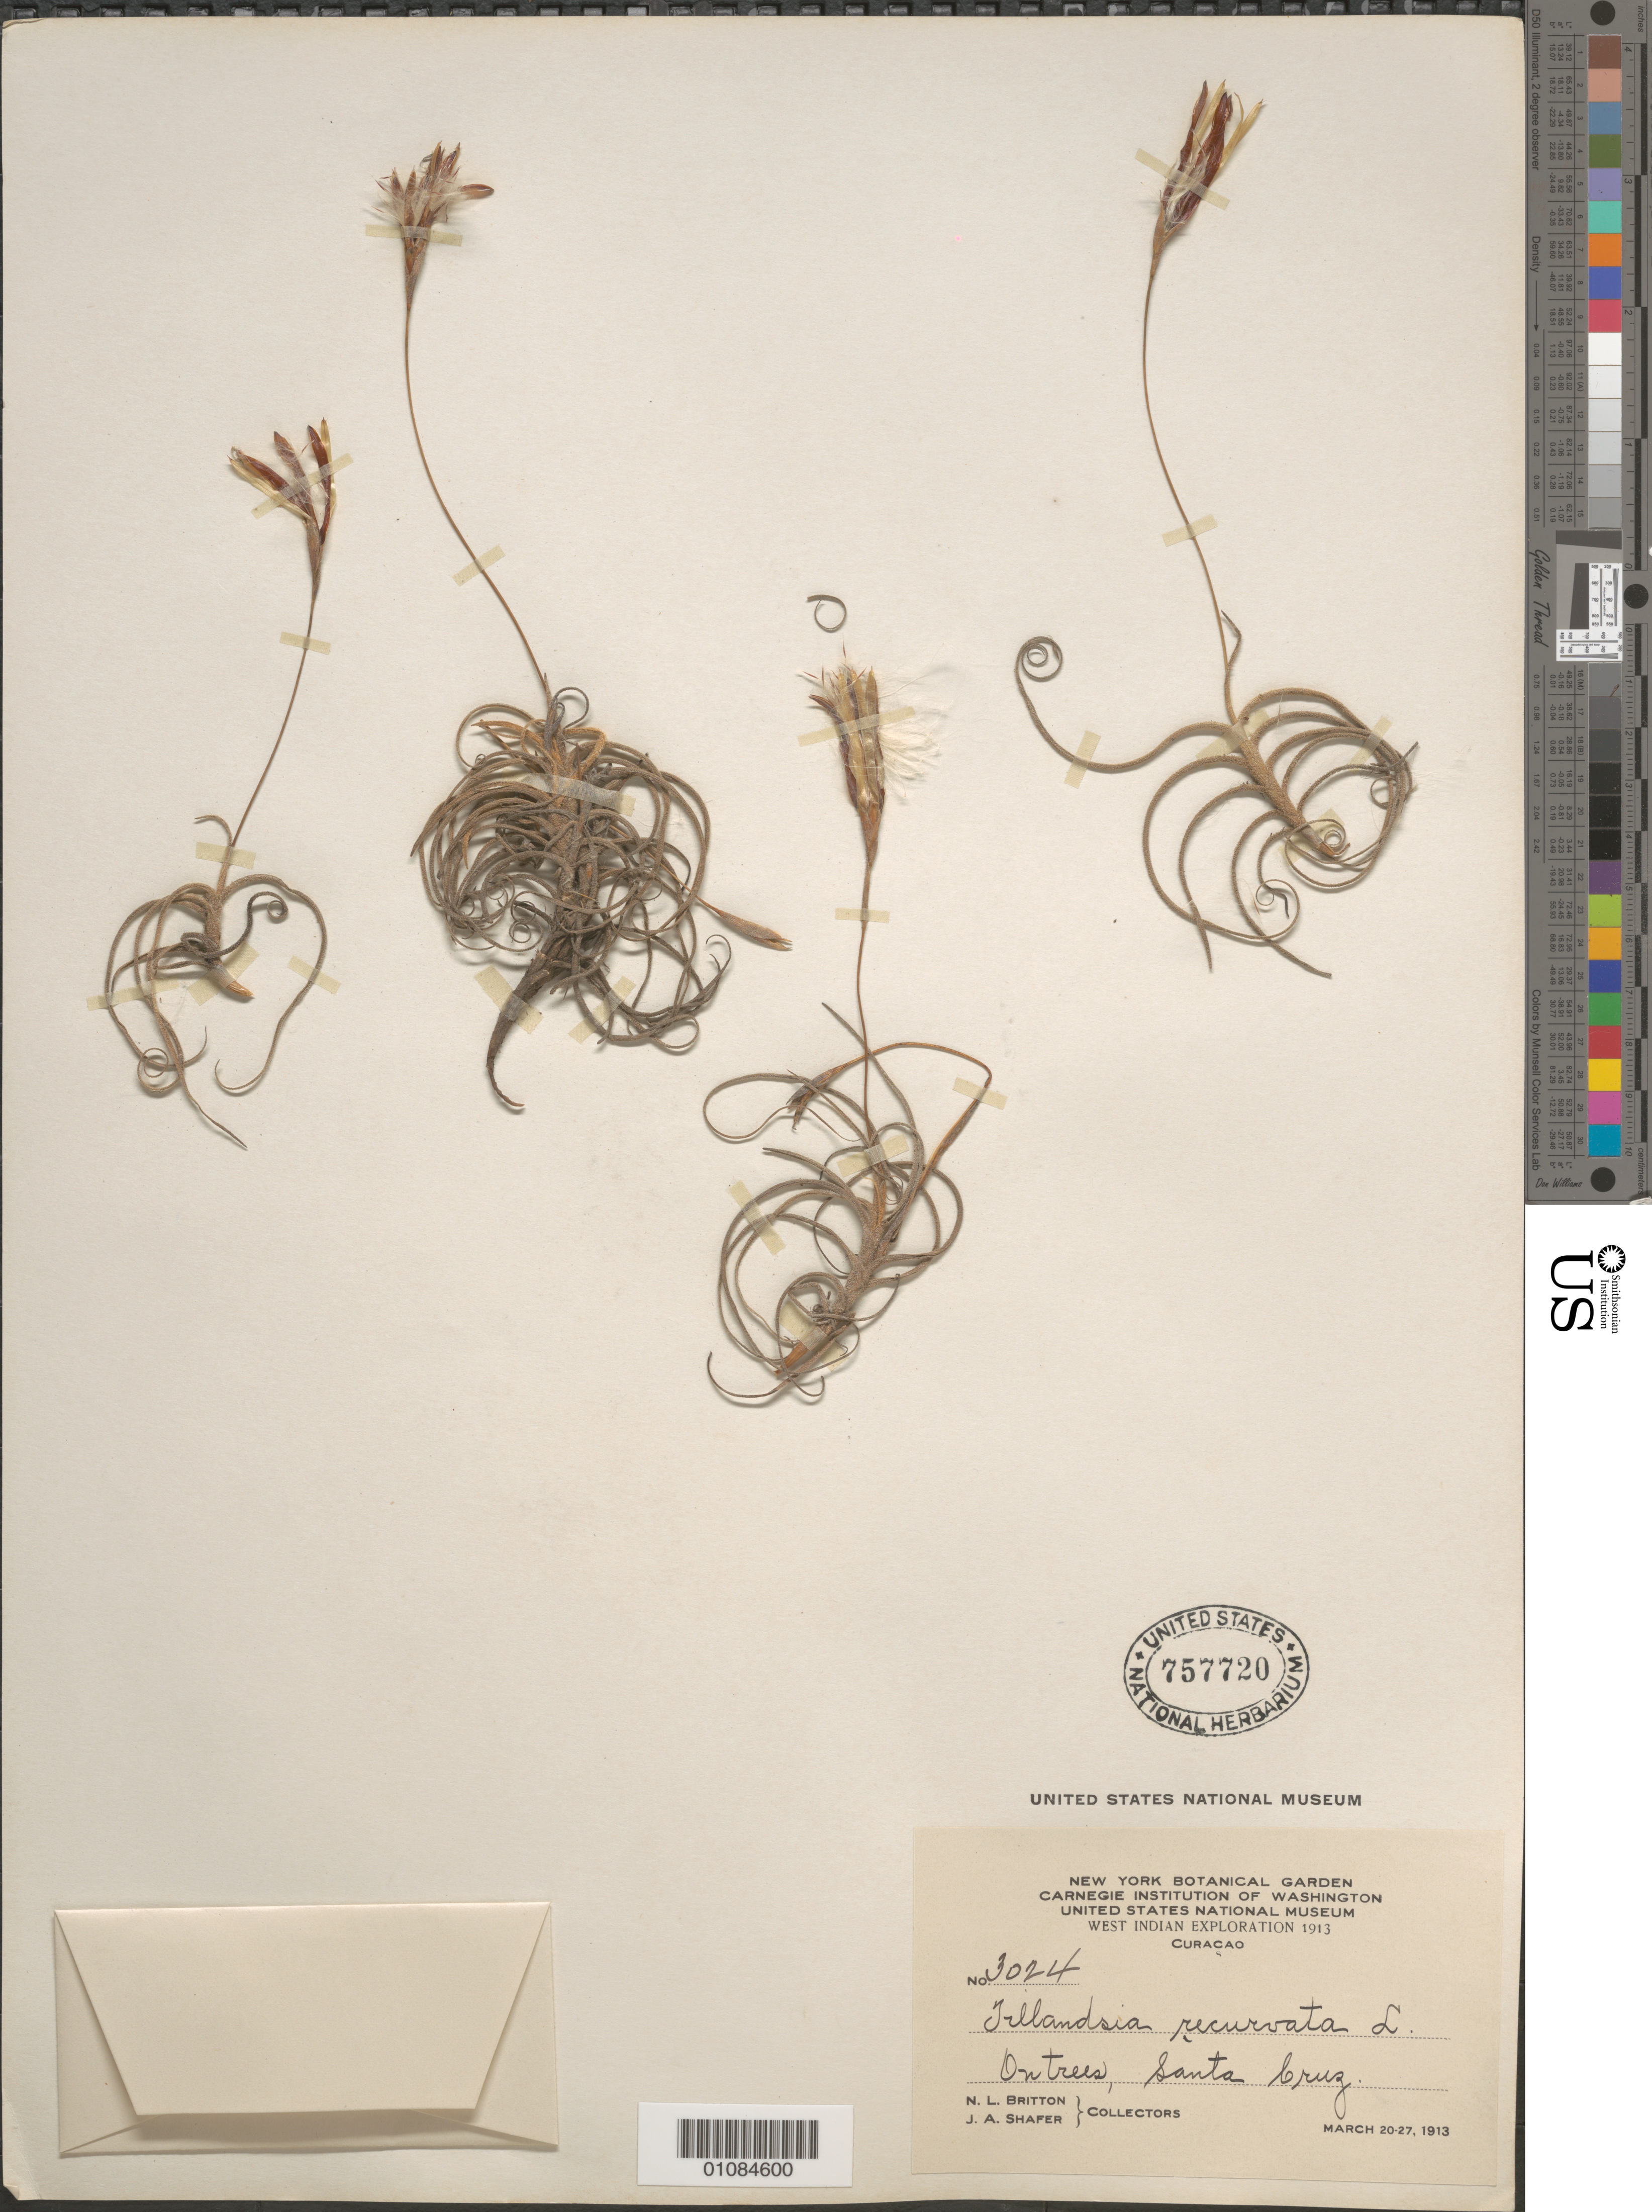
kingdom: Plantae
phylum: Tracheophyta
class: Liliopsida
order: Poales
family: Bromeliaceae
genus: Tillandsia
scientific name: Tillandsia recurvata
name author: L.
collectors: N. Britton & J. A. Shafer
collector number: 3024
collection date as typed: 20 Mar 1913 to 27 Mar 1913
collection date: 1913-03-20/1913-03-27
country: Curaçao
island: Curaçao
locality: Santa Cruz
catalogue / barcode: US 757720